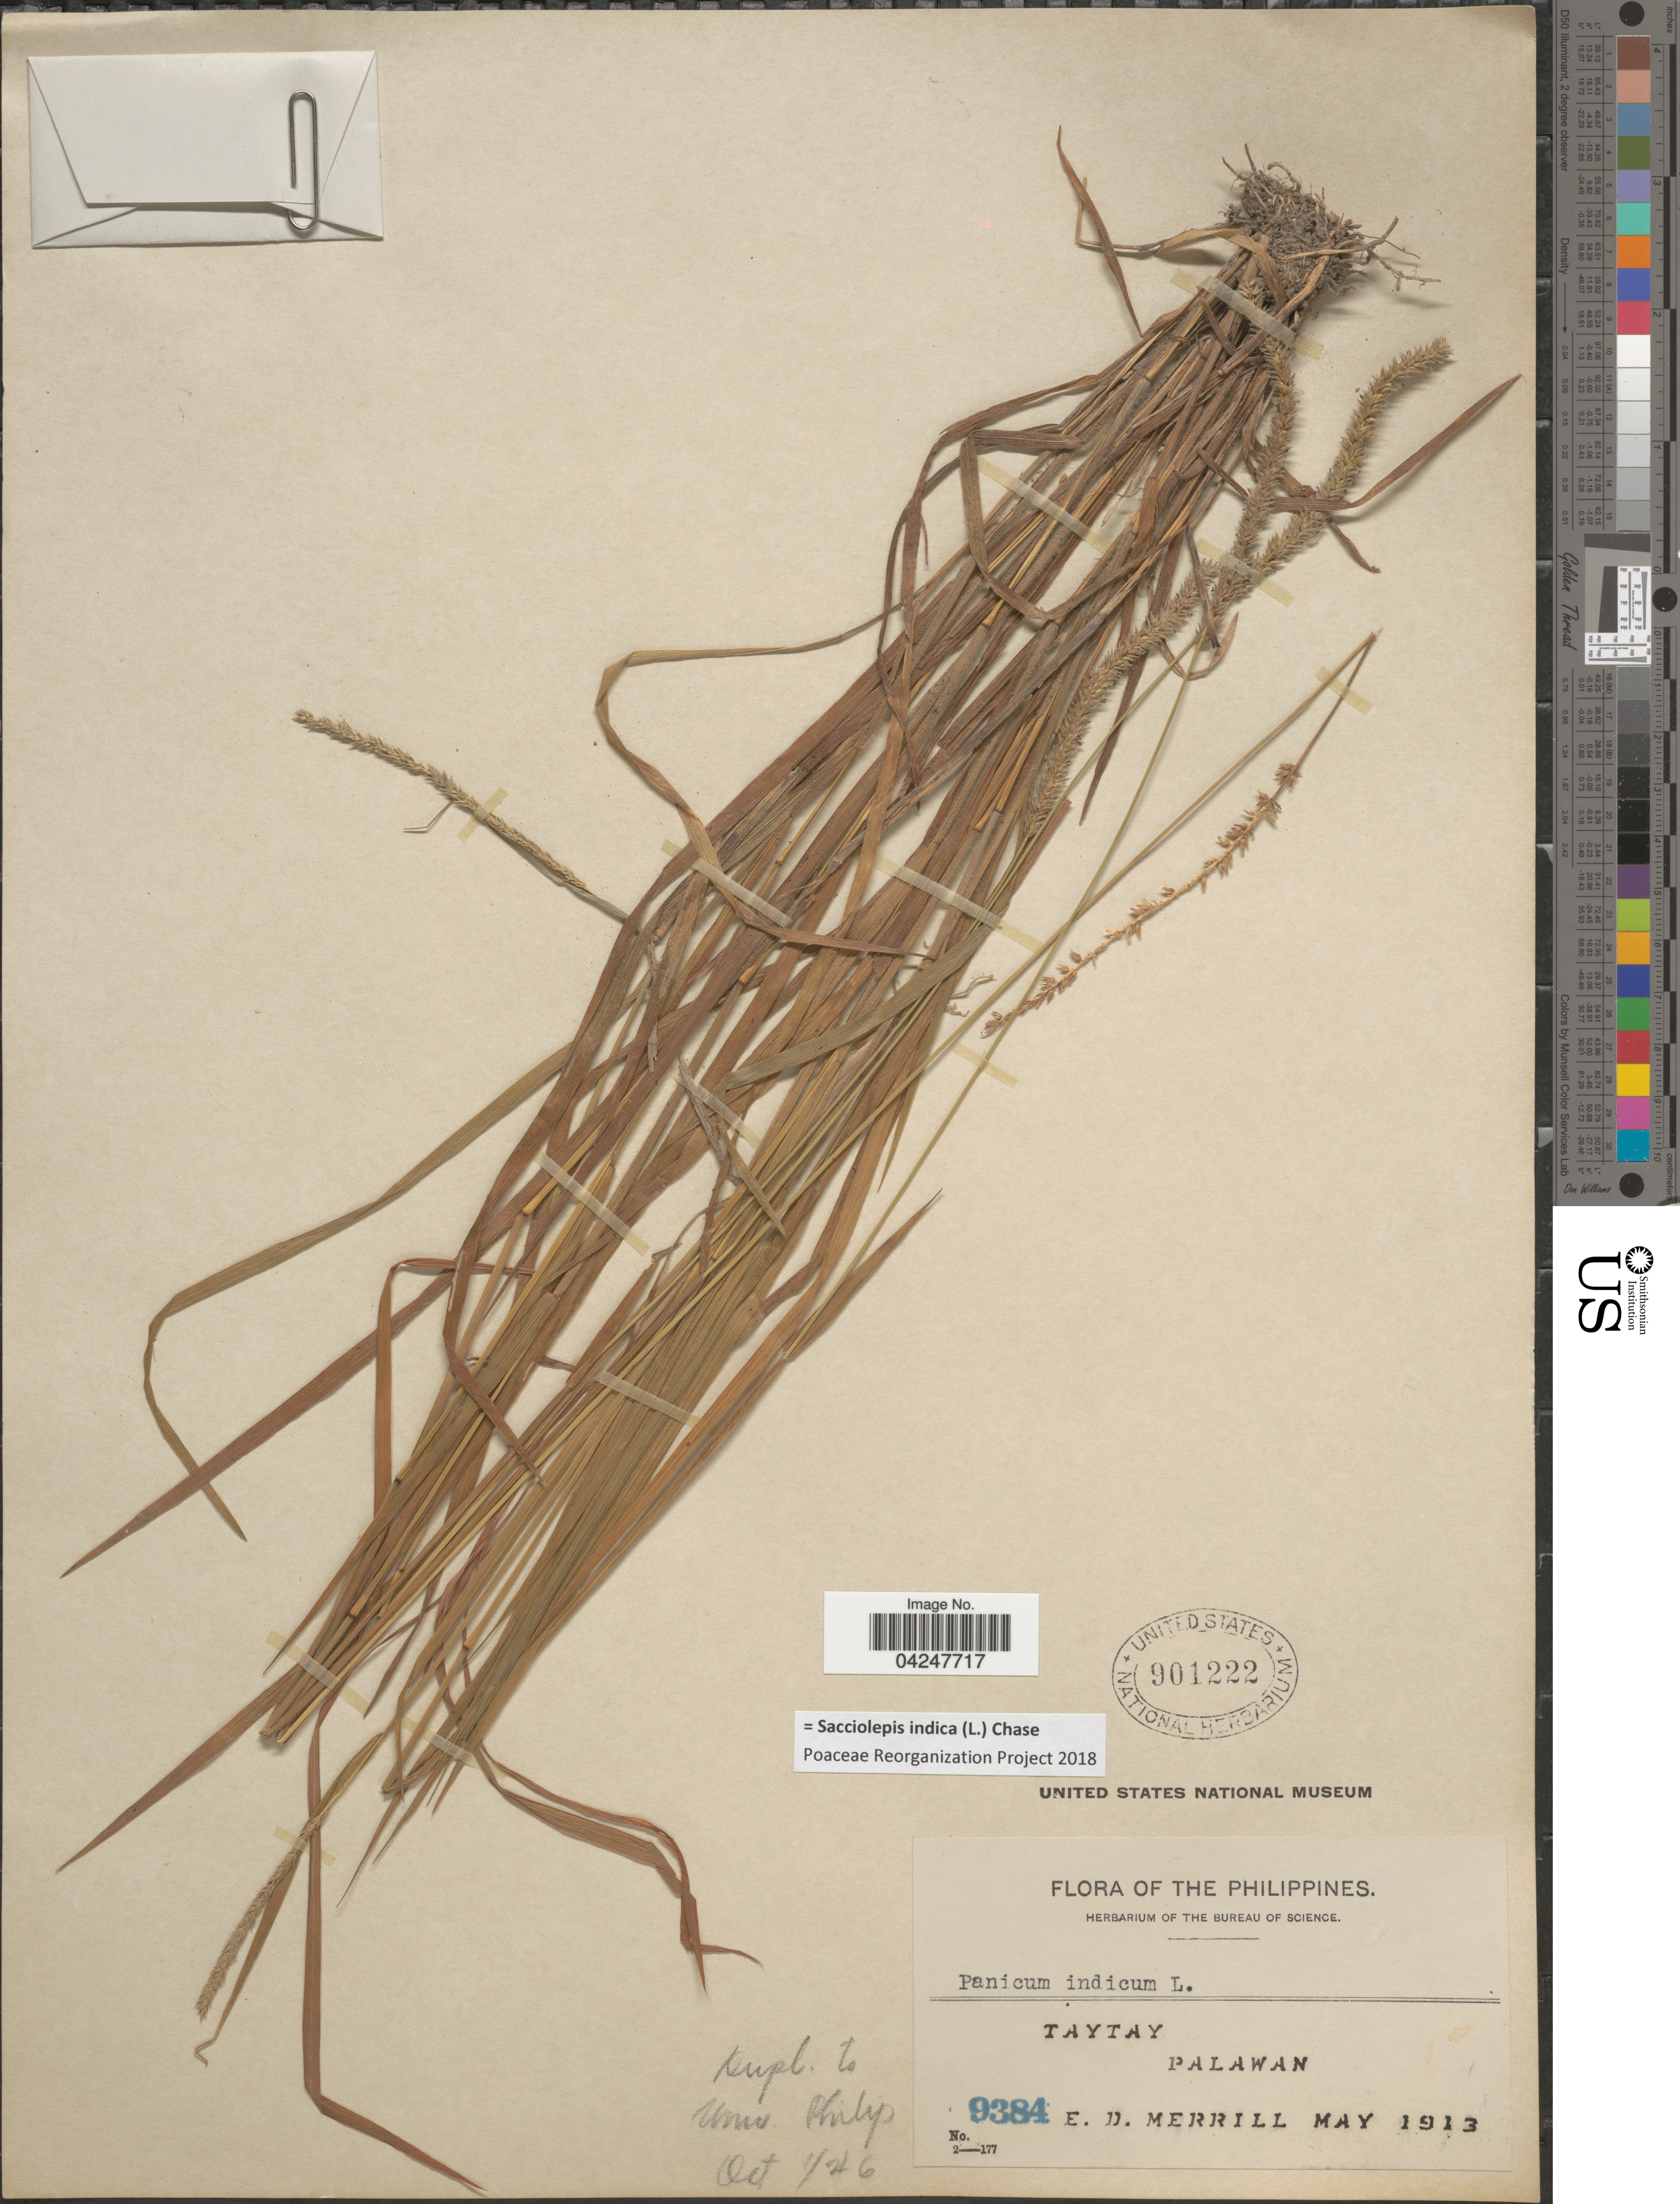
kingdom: Plantae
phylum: Tracheophyta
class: Liliopsida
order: Poales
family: Poaceae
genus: Sacciolepis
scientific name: Sacciolepis indica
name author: (L.) Chase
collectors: E. D. Merrill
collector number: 9384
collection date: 1913-05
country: Philippines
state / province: Mimaropa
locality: Taytay. Palawan.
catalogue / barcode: US 901222